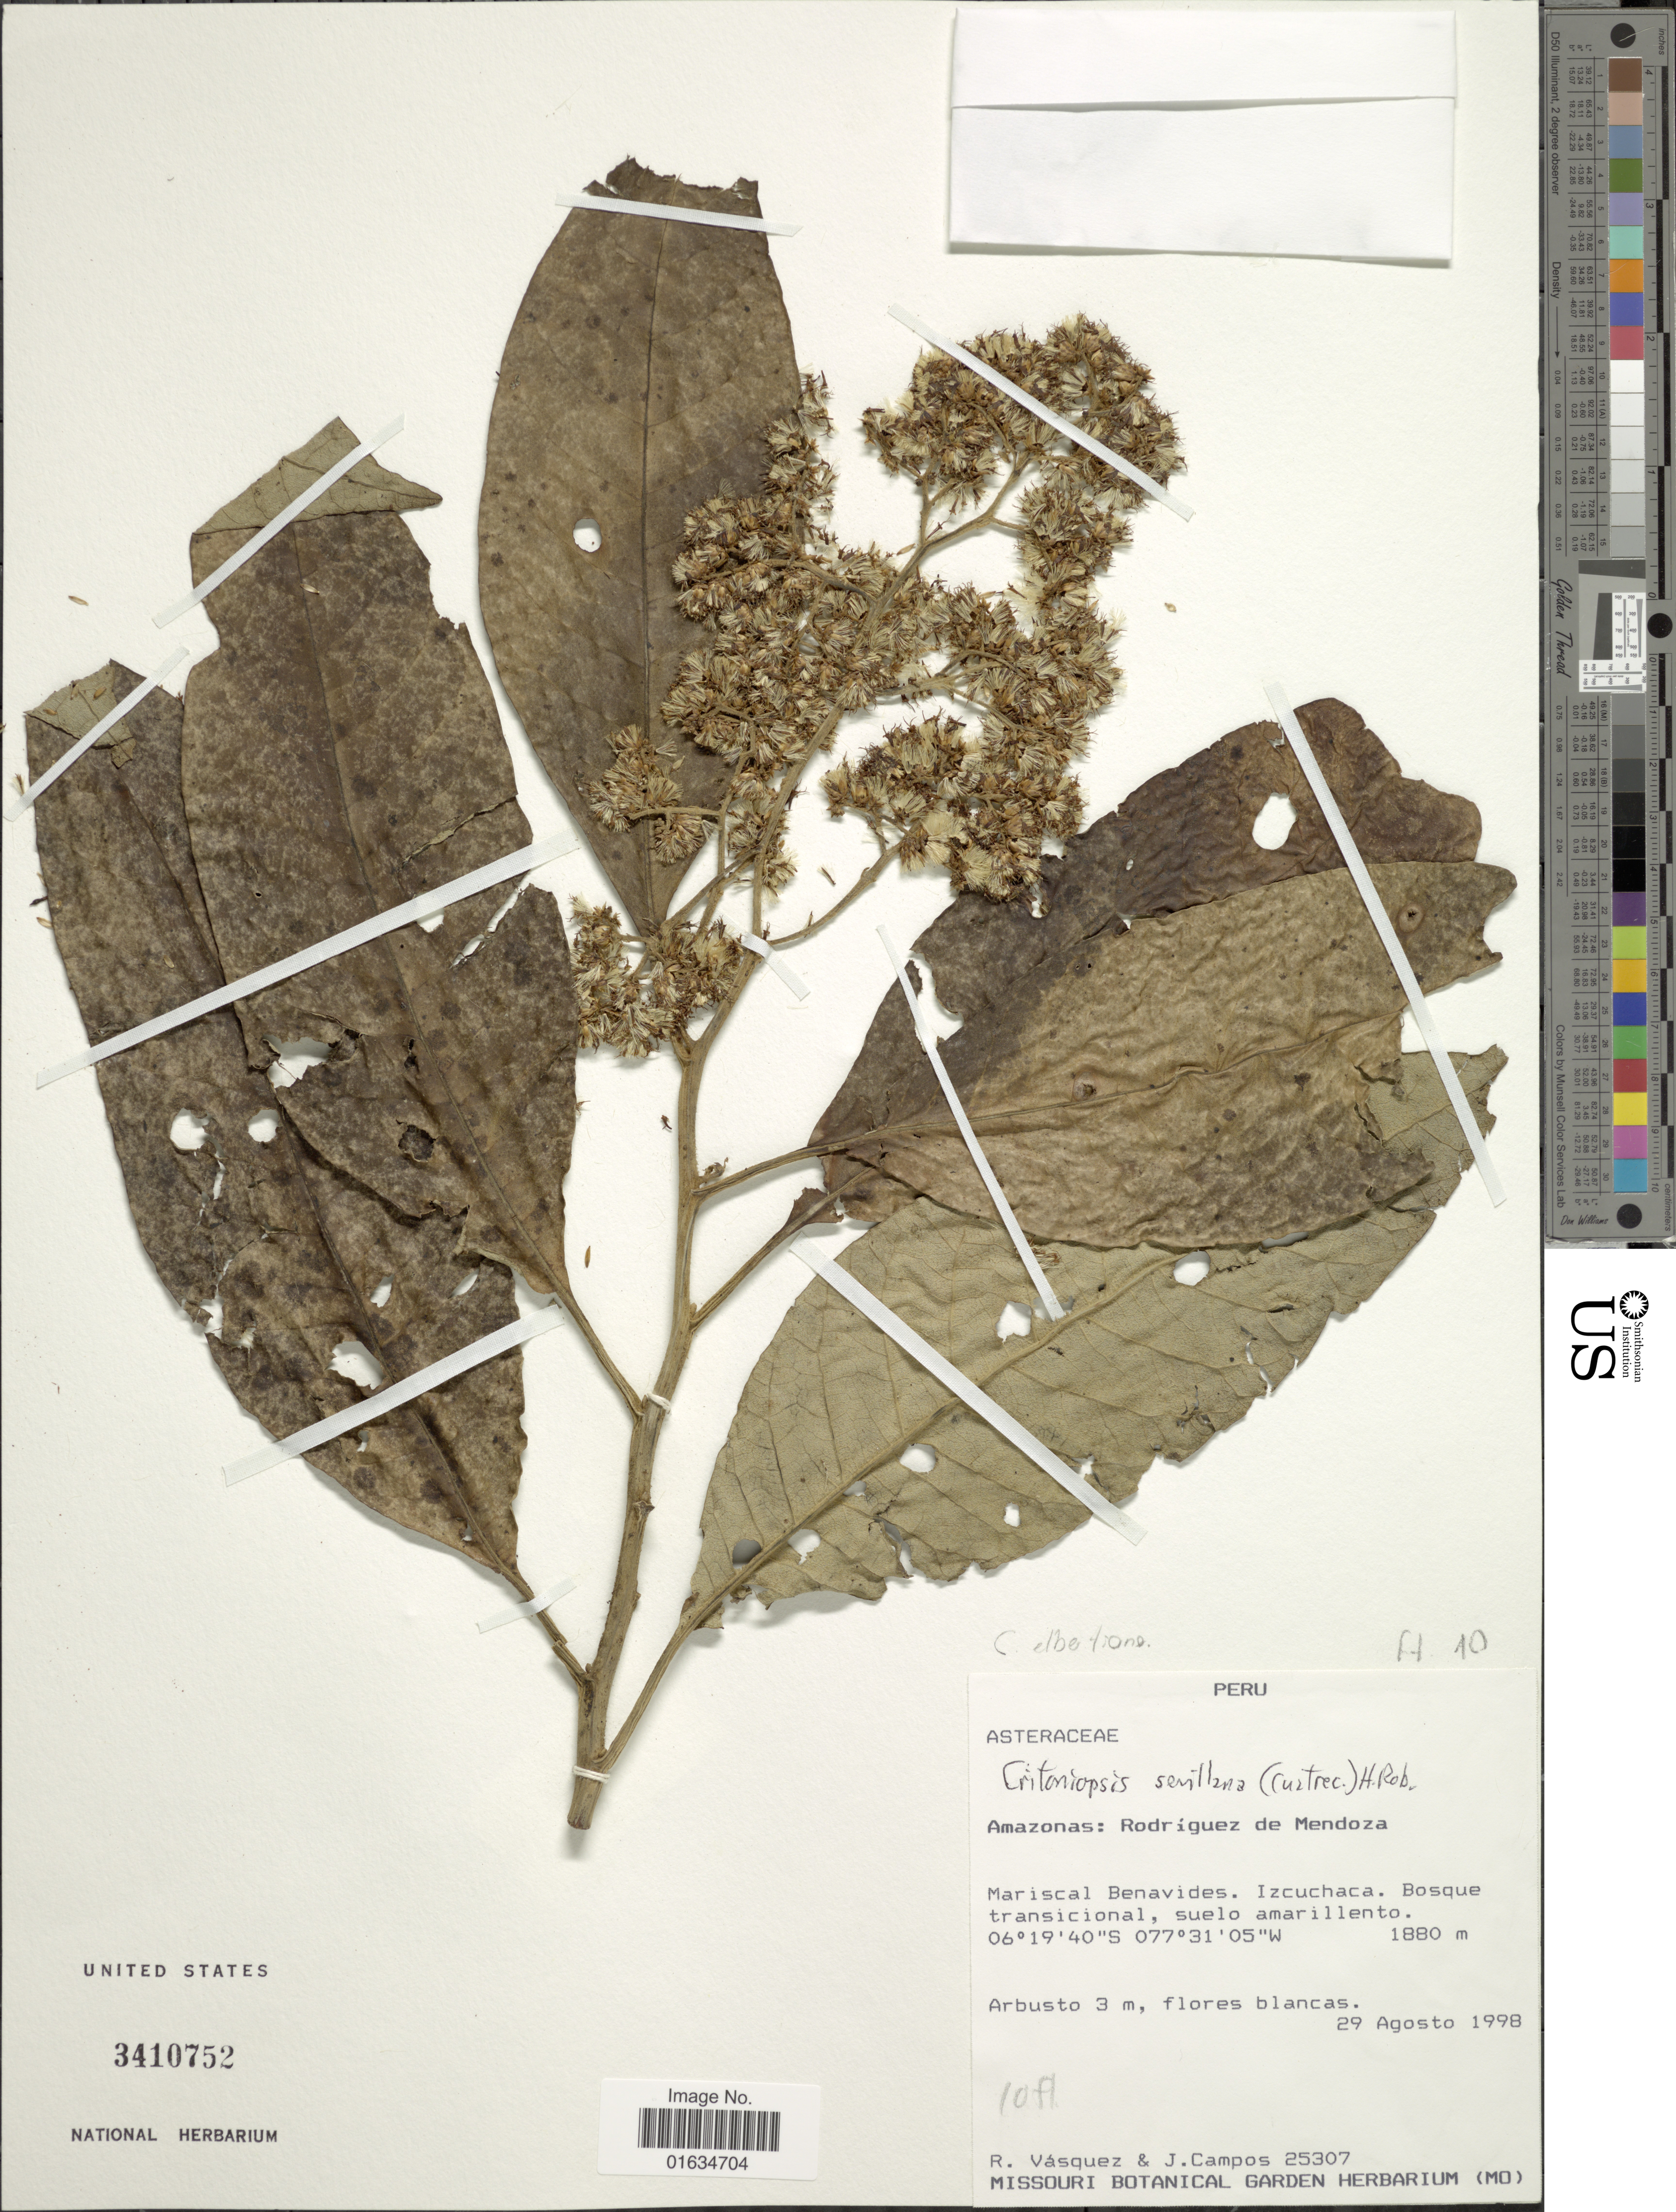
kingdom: Plantae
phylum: Tracheophyta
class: Magnoliopsida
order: Asterales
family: Asteraceae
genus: Critoniopsis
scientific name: Critoniopsis elbertiana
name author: (Cuatrec.) H. Rob.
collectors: R. Vásquez & J. Campos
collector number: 25307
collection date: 1998-08-29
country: Peru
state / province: Amazonas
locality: Rodriguez de Mendoza, Mariscal Benavides, Izuchaca, Bosque transicional.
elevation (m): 1880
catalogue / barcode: US 3410752